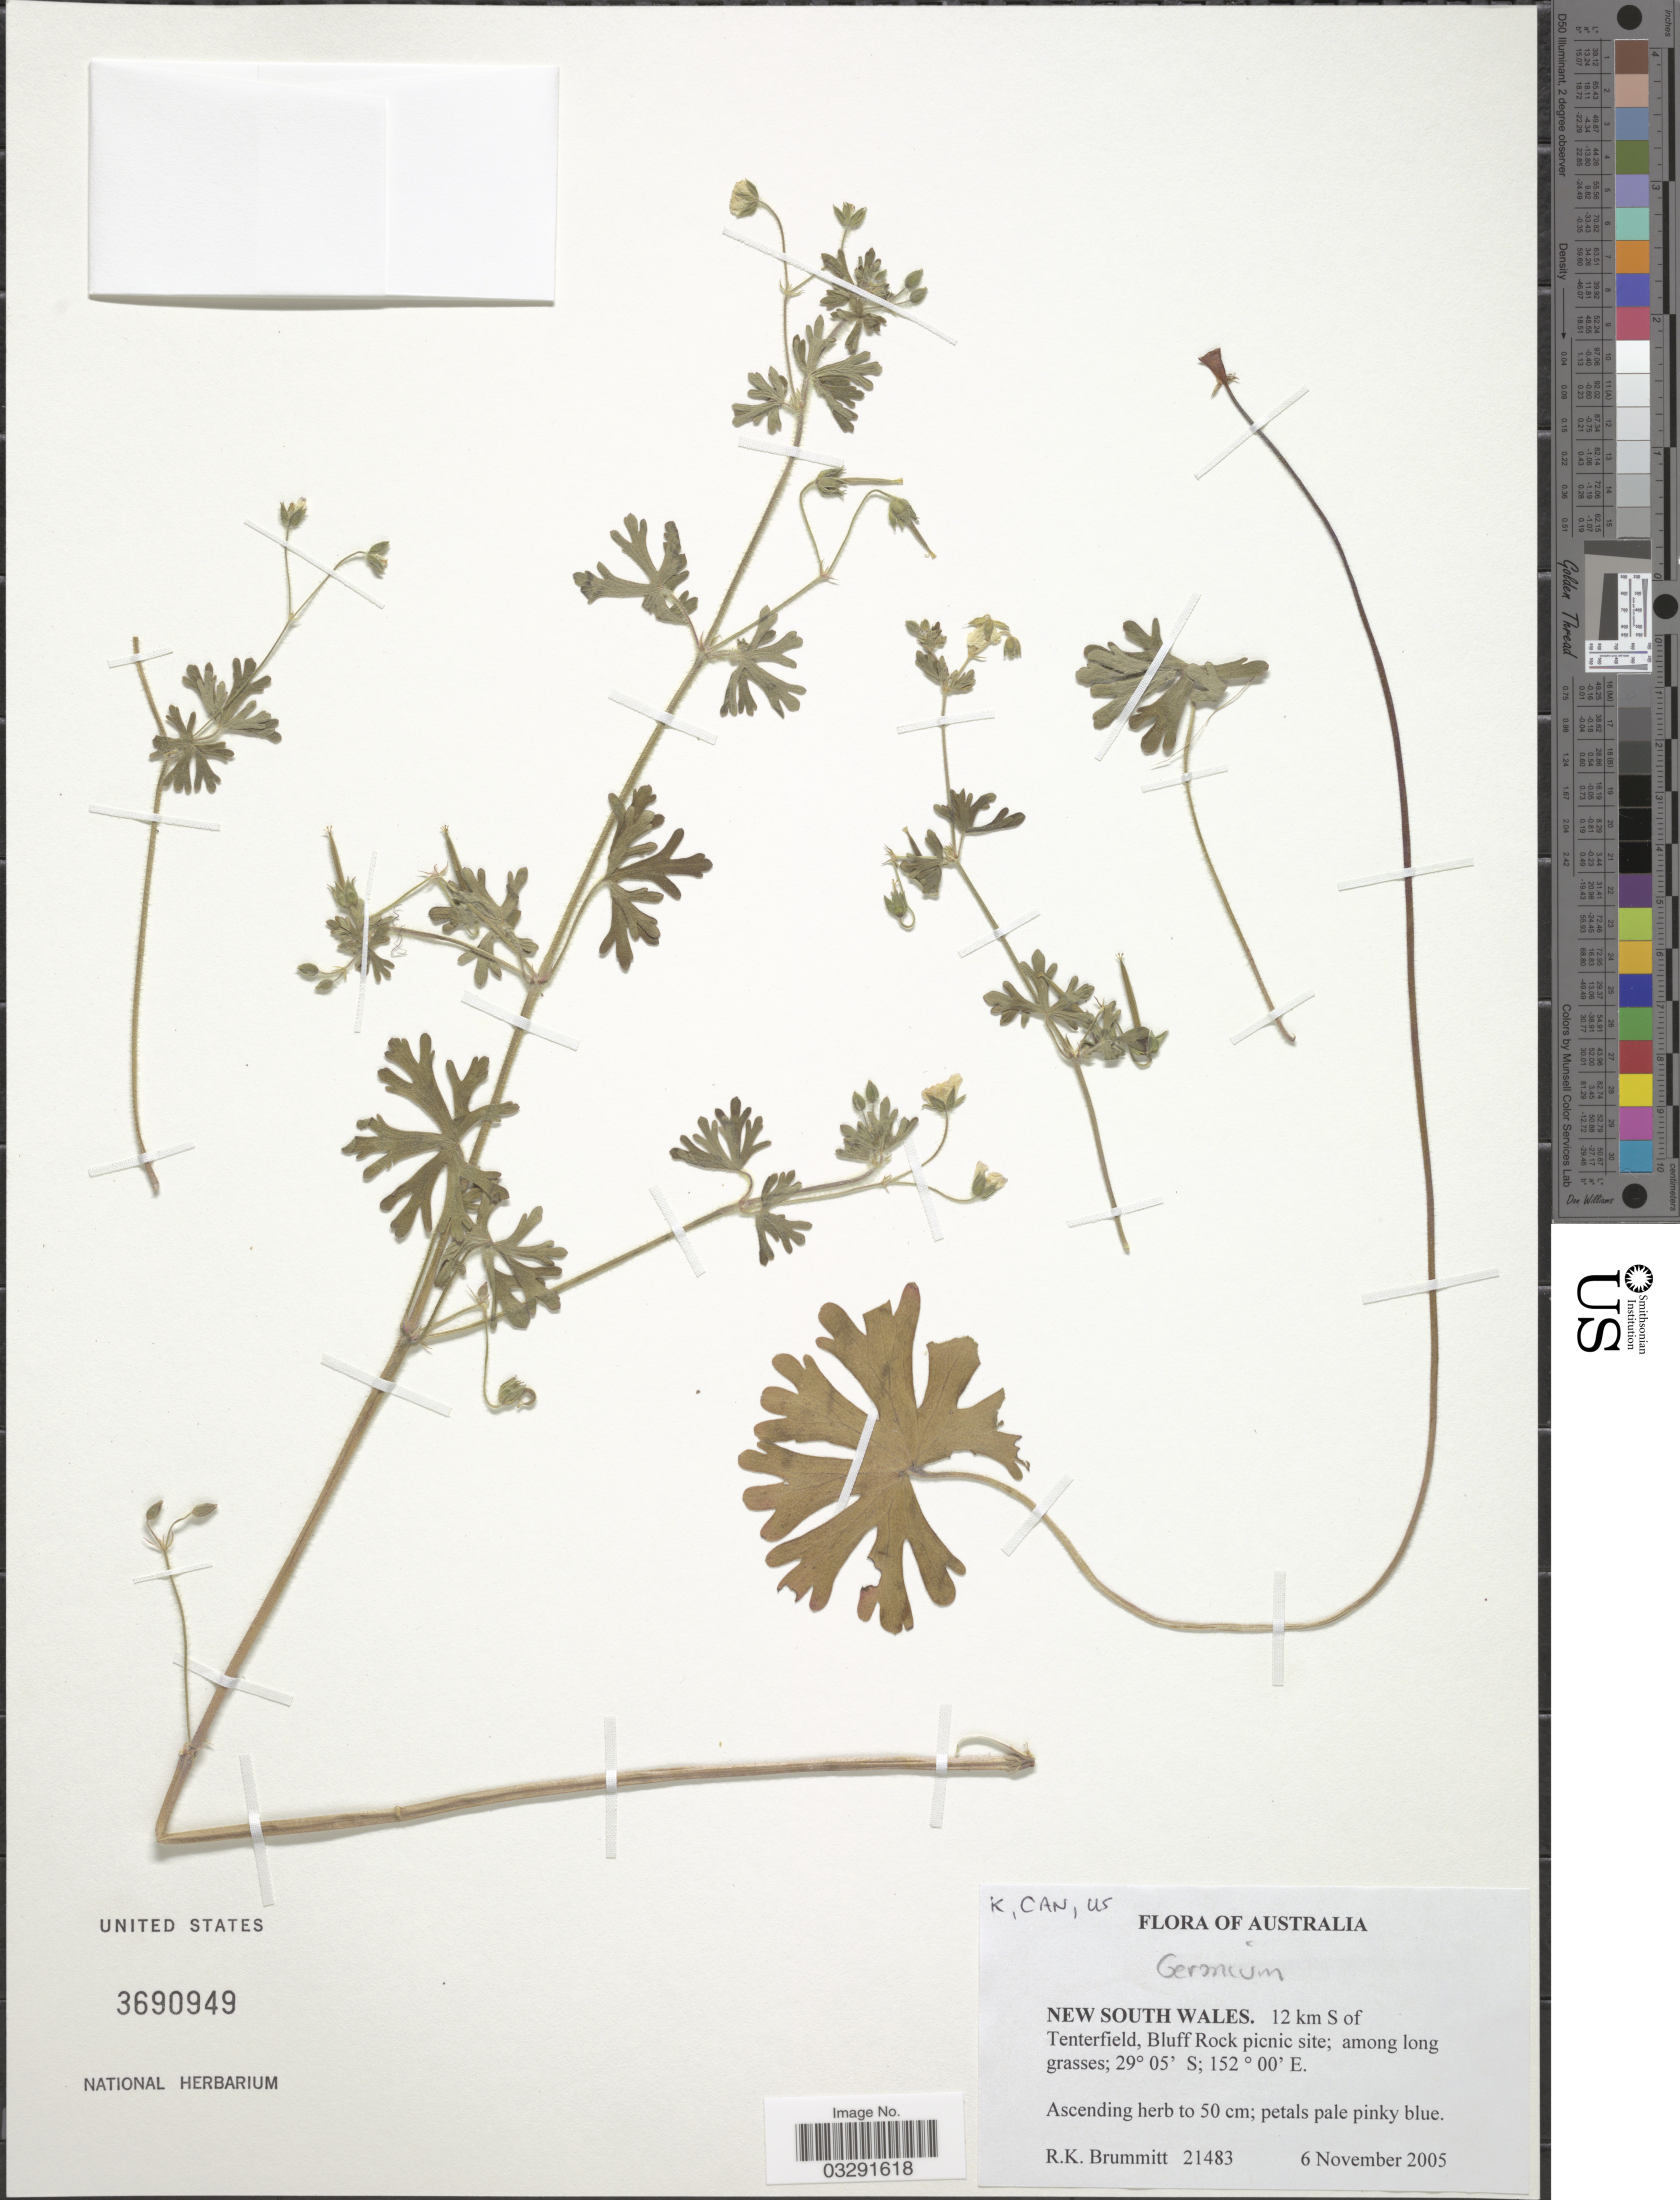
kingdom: Plantae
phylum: Tracheophyta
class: Magnoliopsida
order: Geraniales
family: Geraniaceae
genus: Geranium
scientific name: Geranium sp.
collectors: R. K. Brummitt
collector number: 21483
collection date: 2005-11-06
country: Australia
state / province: New South Wales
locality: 12 km S of Tenterfield, Bluff Rock picnic site.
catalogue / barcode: US 3690949